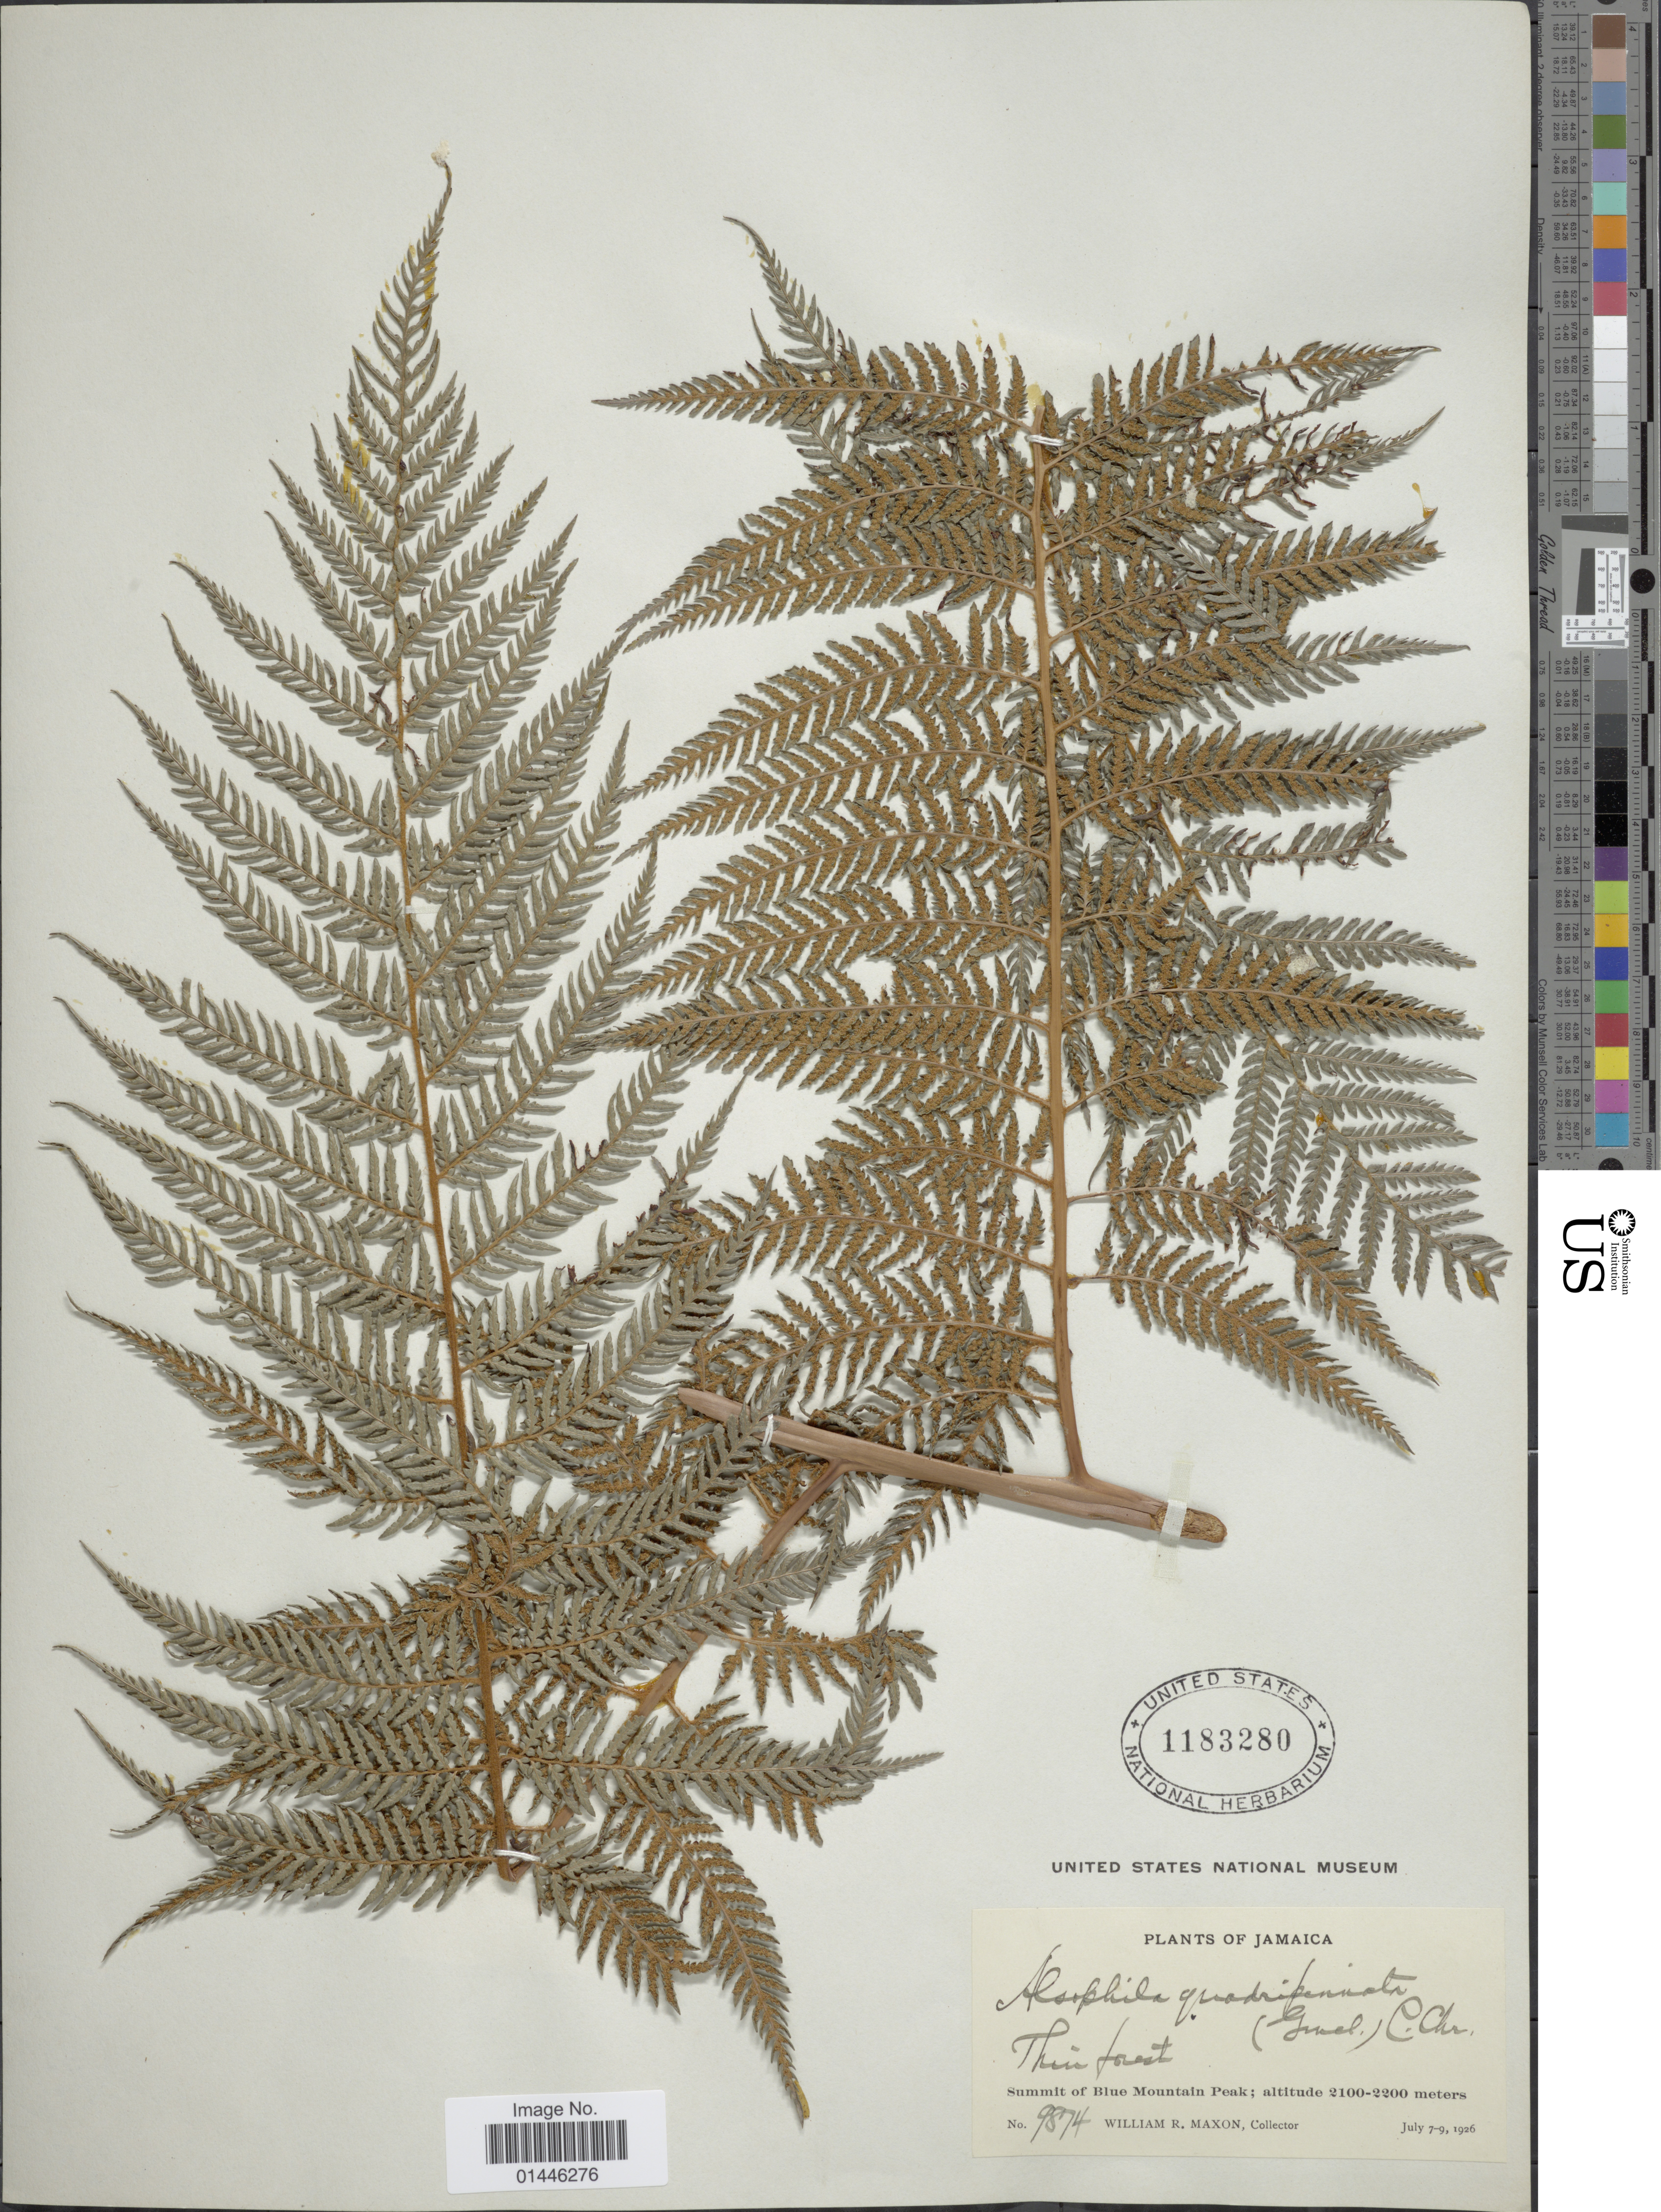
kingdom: Plantae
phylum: Tracheophyta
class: Polypodiopsida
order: Cyatheales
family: Dicksoniaceae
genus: Lophosoria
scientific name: Lophosoria quadripinnata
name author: (J.F. Gmel.) C. Chr.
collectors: W. R. Maxon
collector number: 9874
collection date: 1926-07-07/1926-07-09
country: Jamaica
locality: Summit of Blue Mountain Peak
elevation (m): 2100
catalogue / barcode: US 1183280